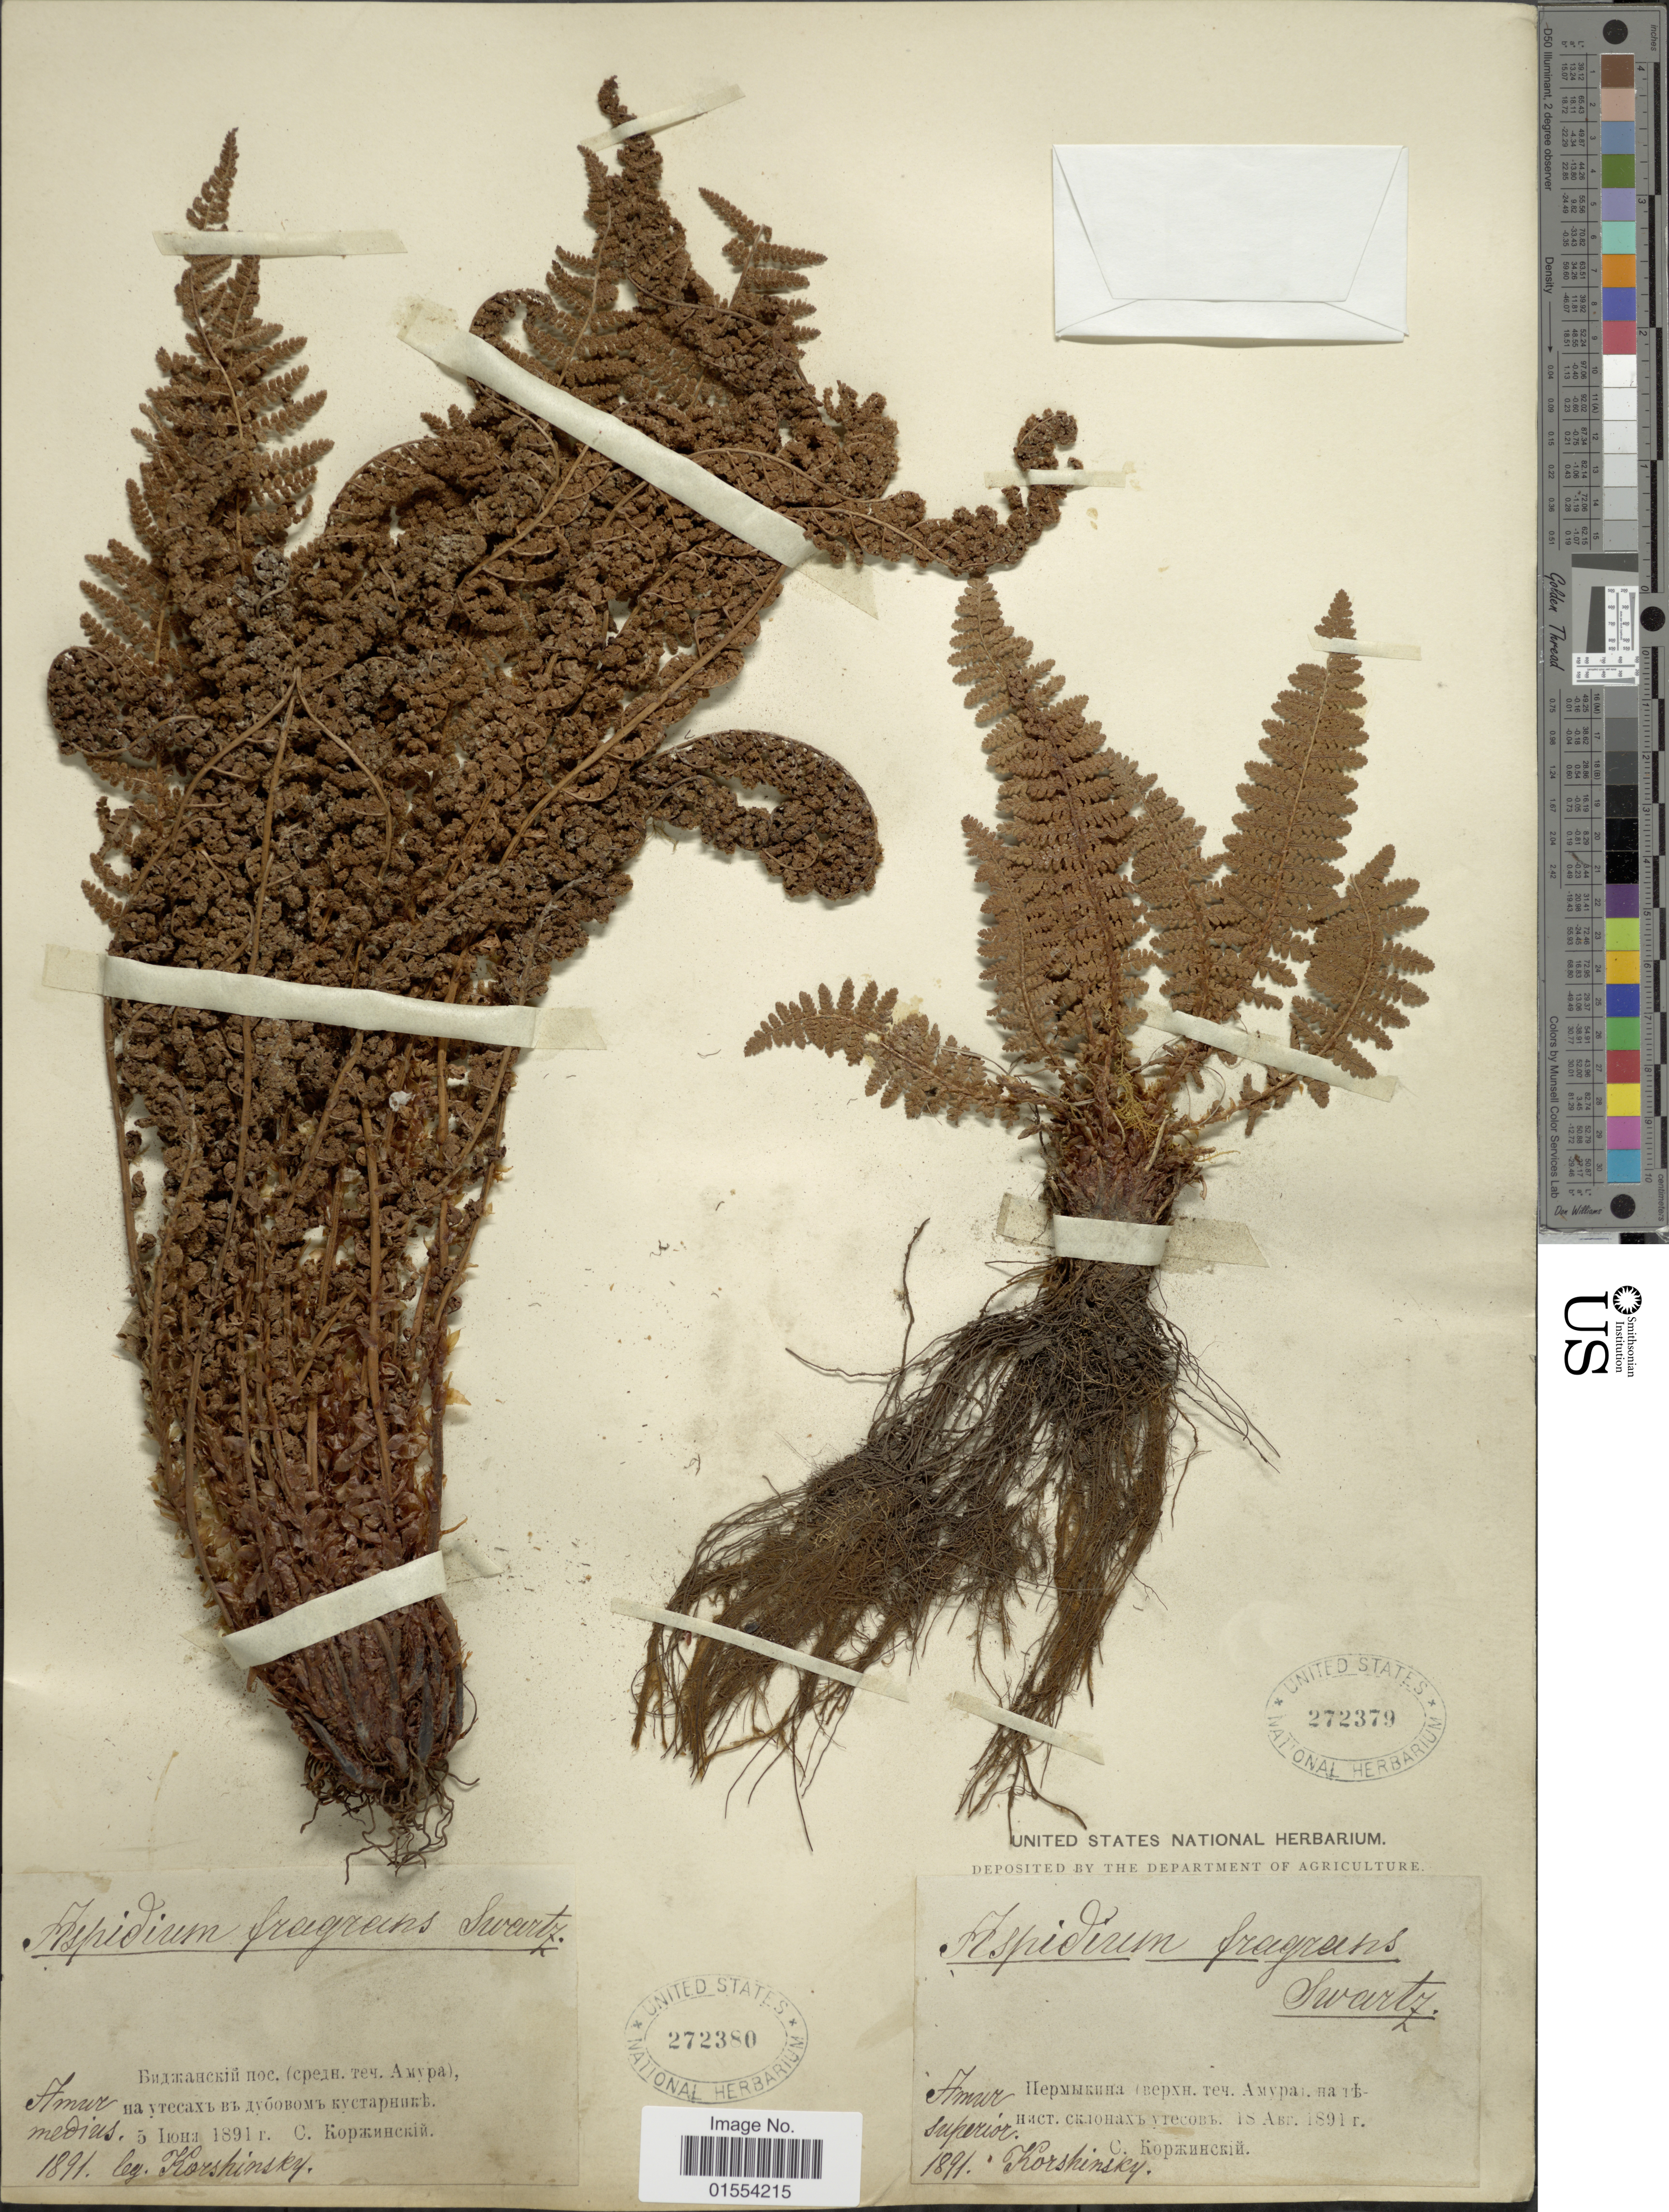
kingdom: Plantae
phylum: Tracheophyta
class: Polypodiopsida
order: Polypodiales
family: Dryopteridaceae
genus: Dryopteris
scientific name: Dryopteris fragrans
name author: (L.) Schott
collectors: Korshinsky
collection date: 1891-05-05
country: Russian Federation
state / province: Amur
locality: Amur medius. X.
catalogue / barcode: US 272380